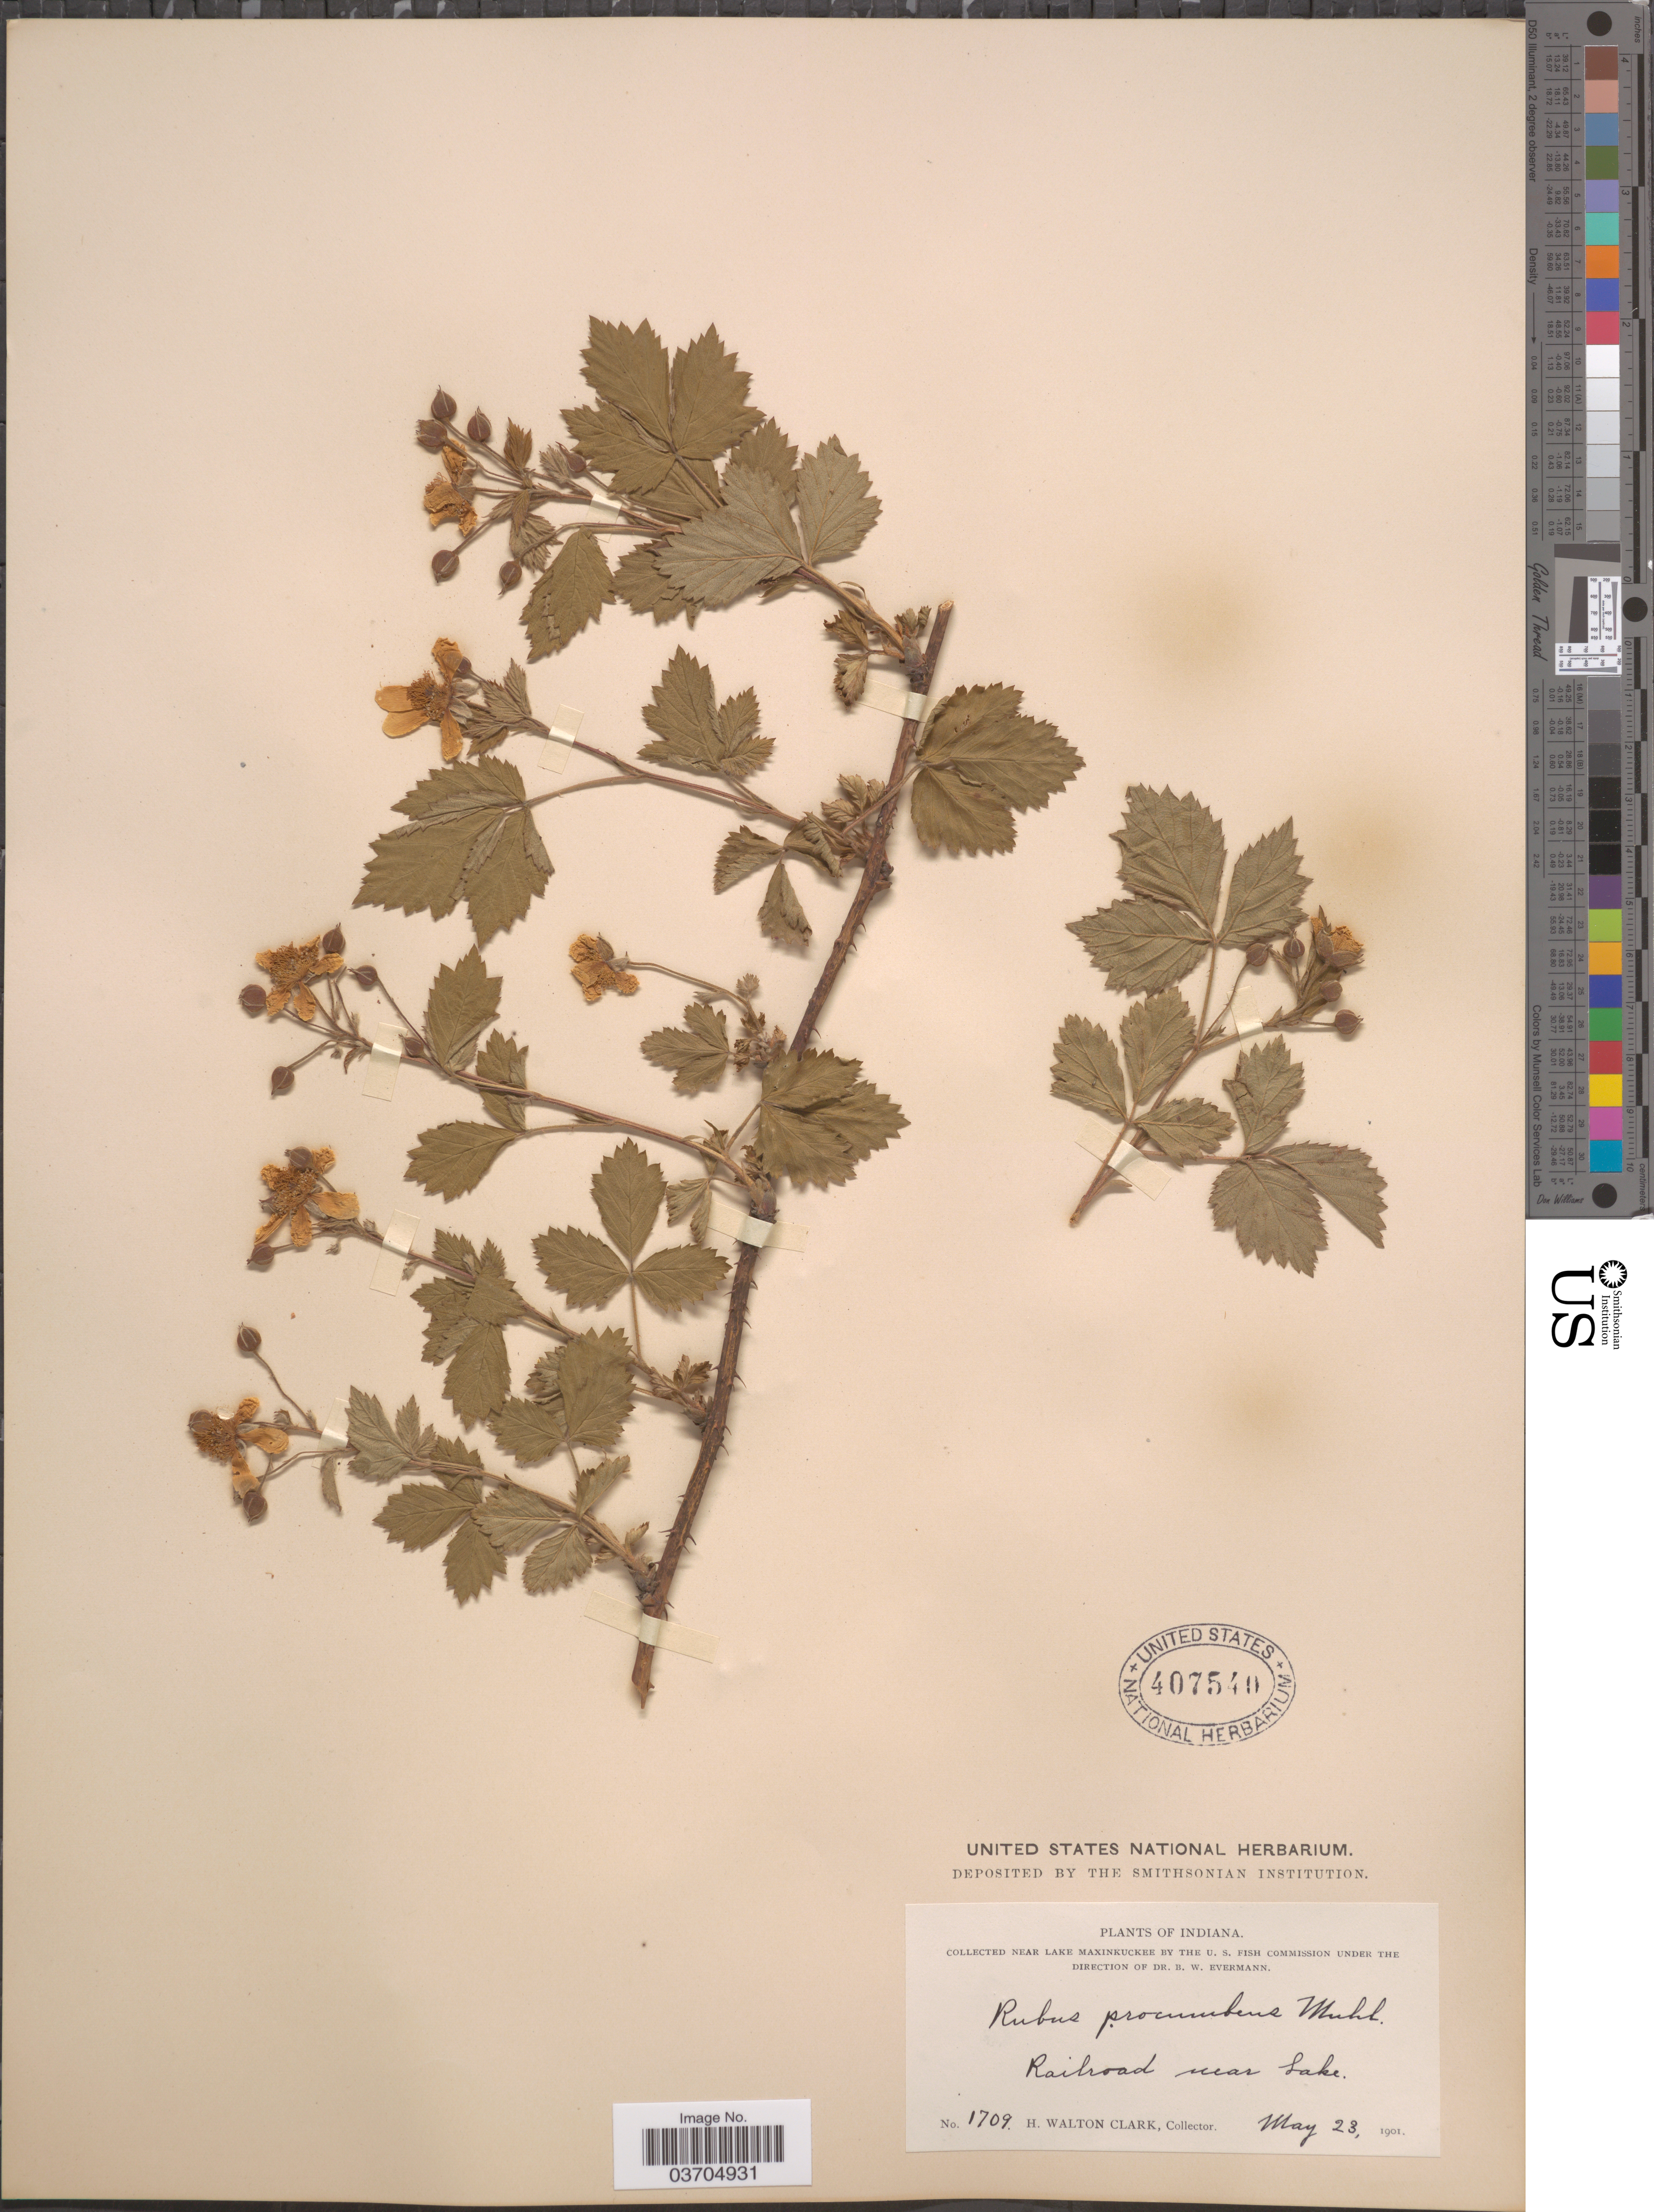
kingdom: Plantae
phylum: Tracheophyta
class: Magnoliopsida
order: Rosales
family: Rosaceae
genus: Rubus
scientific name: Rubus curtipes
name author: L.H. Bailey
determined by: Widrlechner, M. P.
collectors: H. W. Clark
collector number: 1709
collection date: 1901-05-23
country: United States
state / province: Indiana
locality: Near Lake Maxinkuckee. Railroad near lake.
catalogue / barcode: US 407540